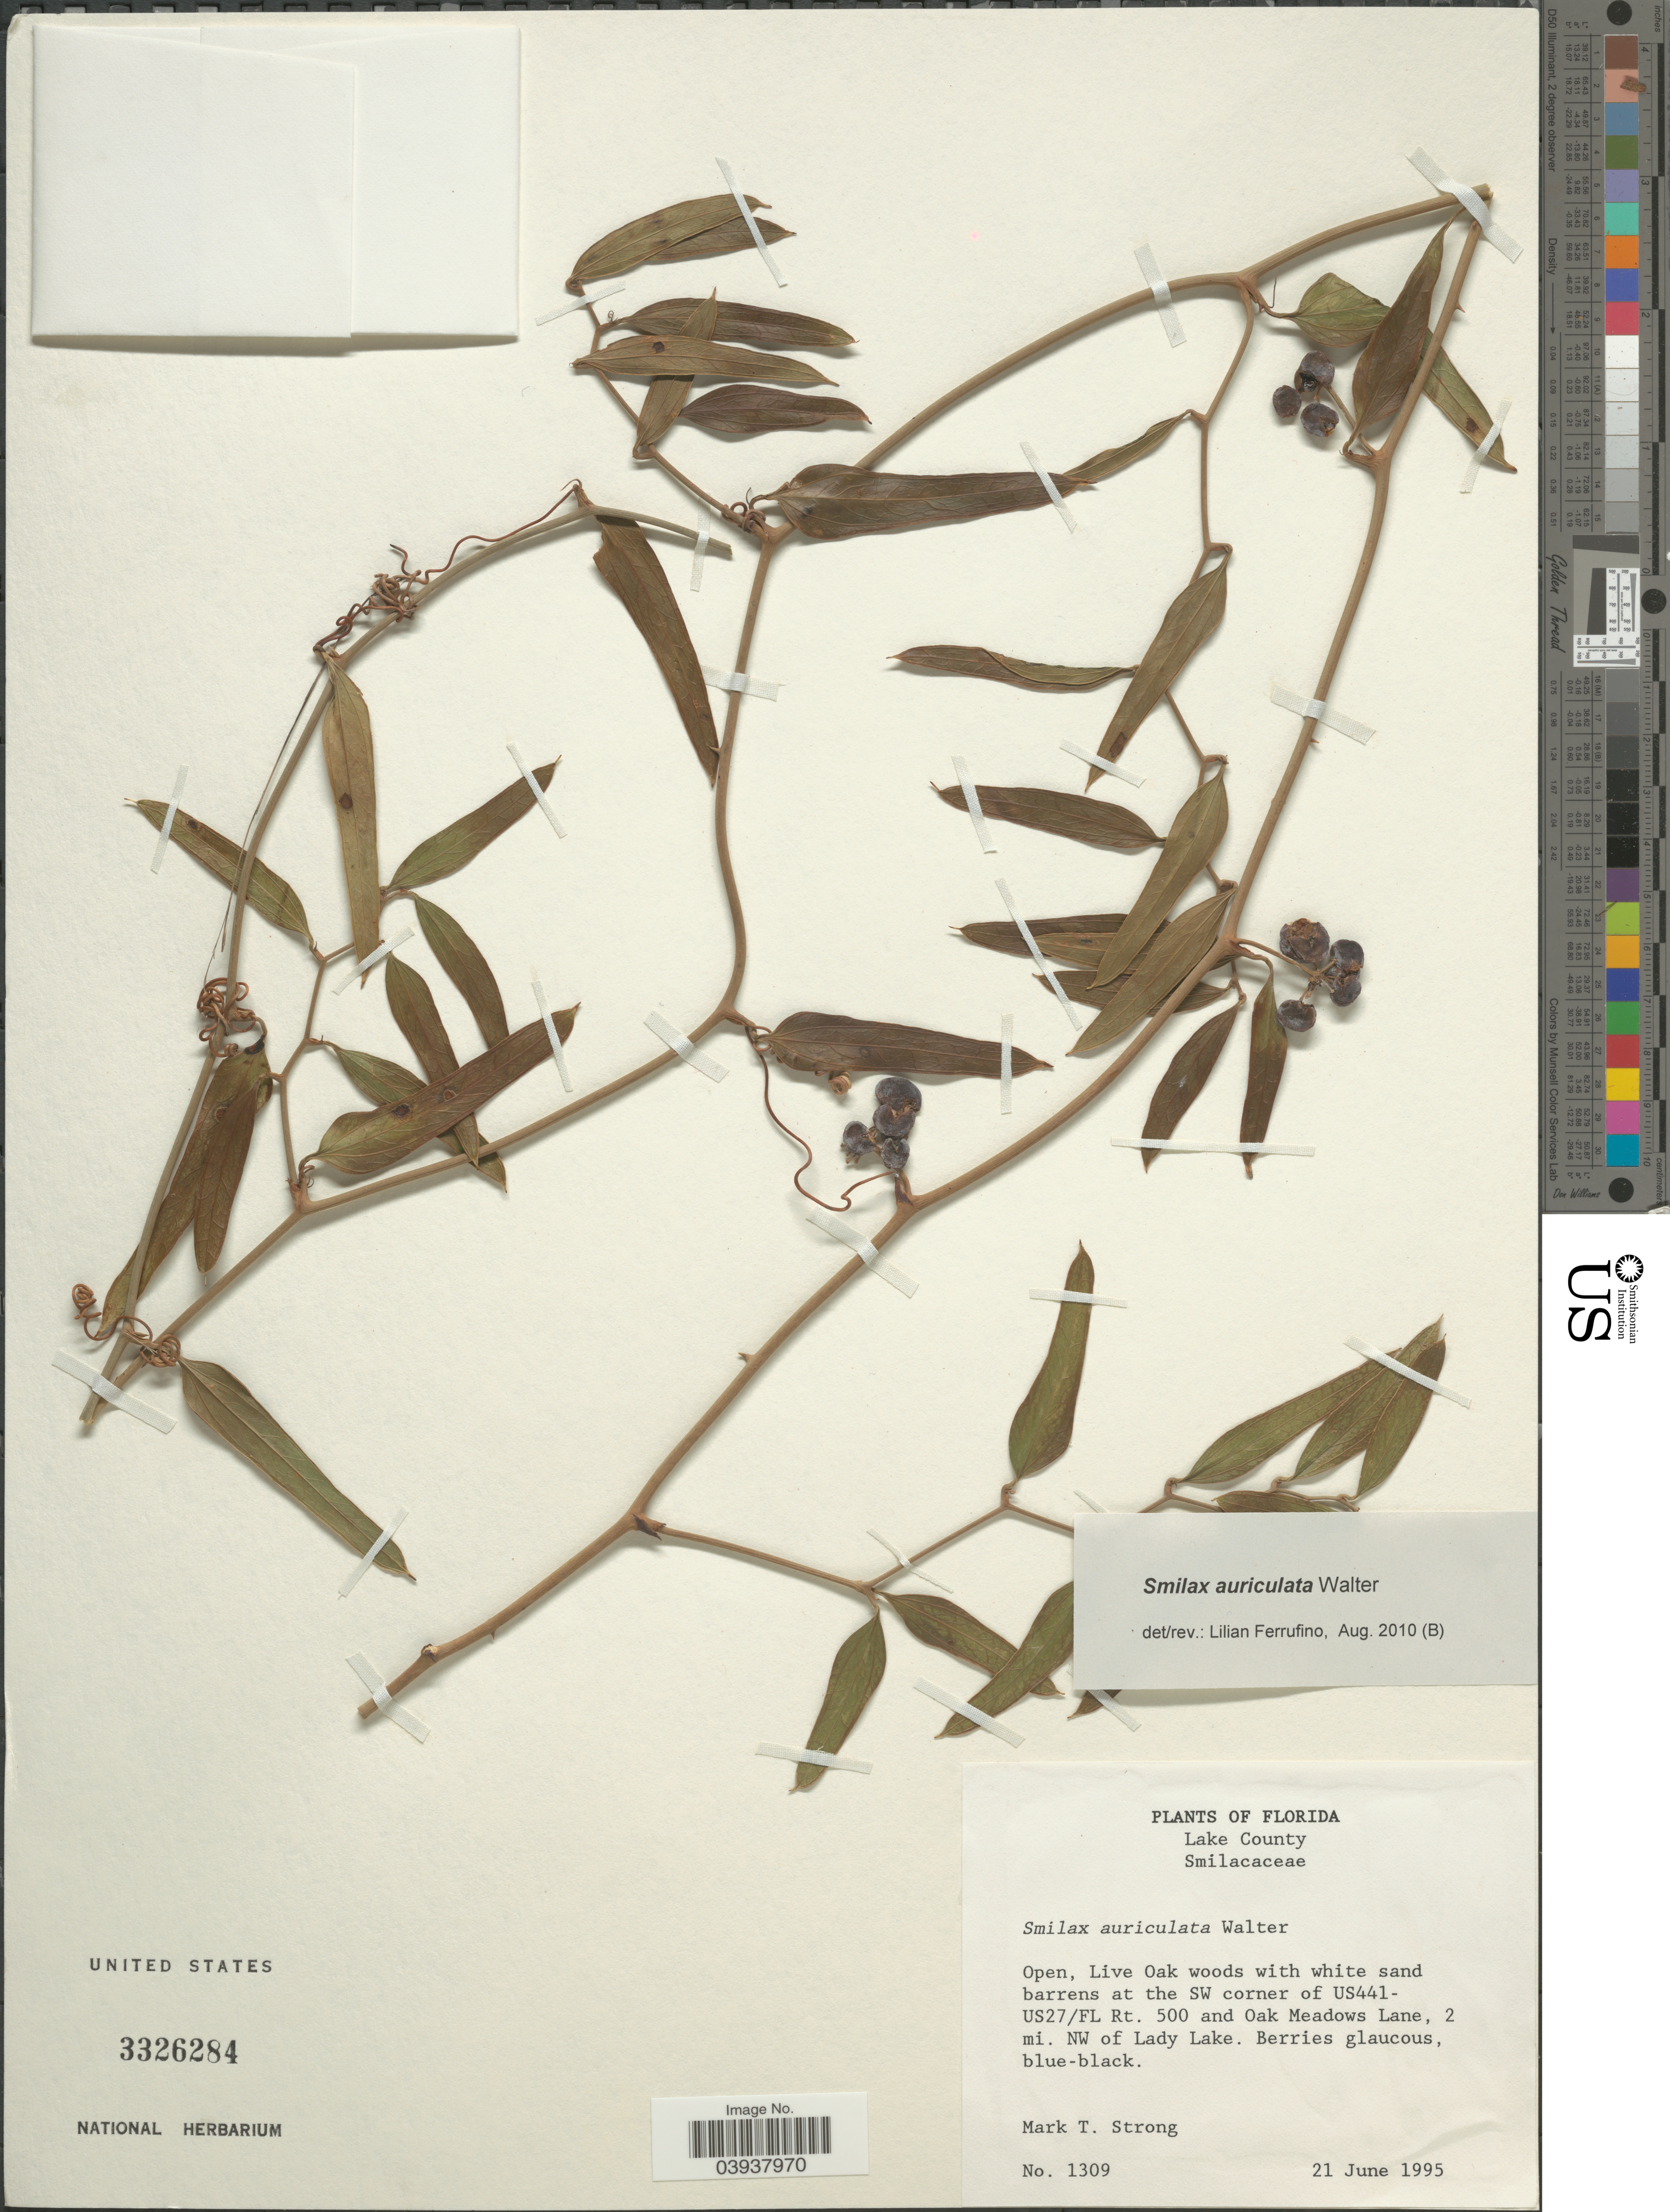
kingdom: Plantae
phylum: Tracheophyta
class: Liliopsida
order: Liliales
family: Smilacaceae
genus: Smilax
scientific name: Smilax auriculata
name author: Walter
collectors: M. T. Strong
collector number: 1309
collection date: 1995-06-21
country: United States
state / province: Florida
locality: Lake County. Open, Live Oak woods with white sand barrens at the SW corner of US441-US27/FL Rt. 500 and Oak Meadows Lane, 2 mi. NW of Lady Lake.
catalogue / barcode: US 3326284